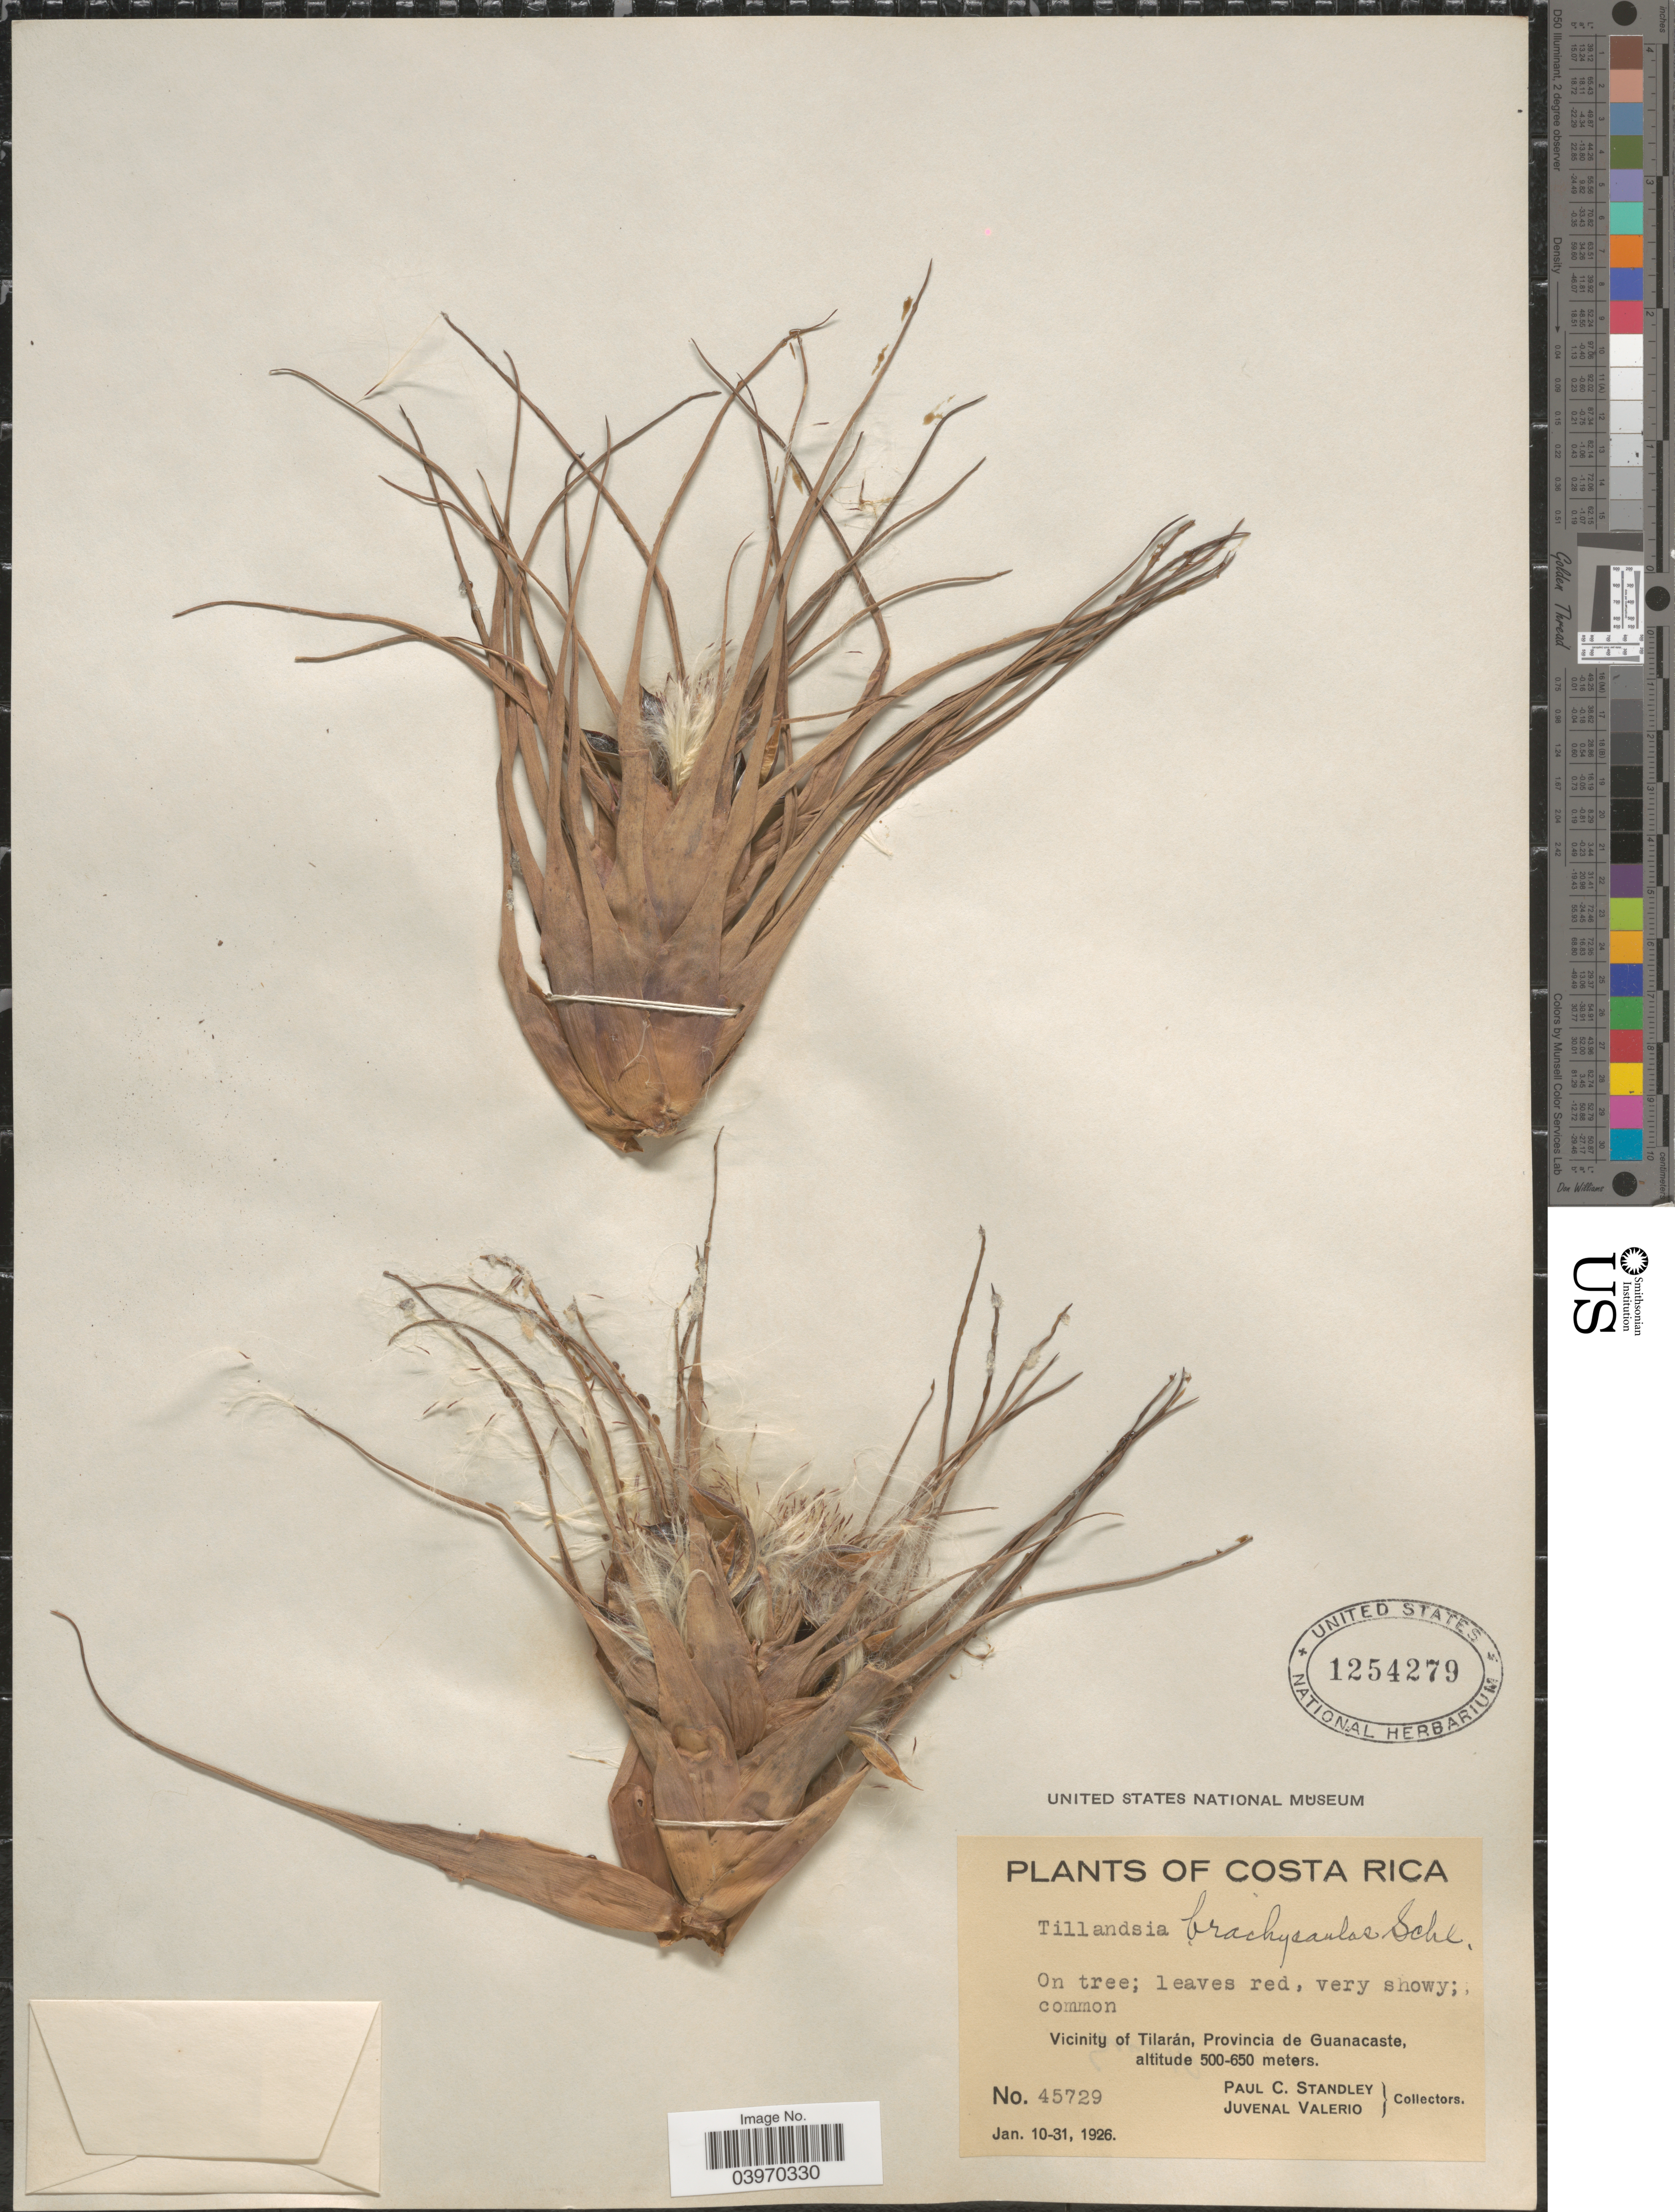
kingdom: Plantae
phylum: Tracheophyta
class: Liliopsida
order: Poales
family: Bromeliaceae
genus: Tillandsia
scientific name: Tillandsia brachycaulos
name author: Schltdl.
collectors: P. C. Standley & J. Valerio R.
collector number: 45729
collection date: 1926-01-10/1926-01-31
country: Costa Rica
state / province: Guanacaste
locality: Vicinity of Tilarán.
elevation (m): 500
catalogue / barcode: US 1254279